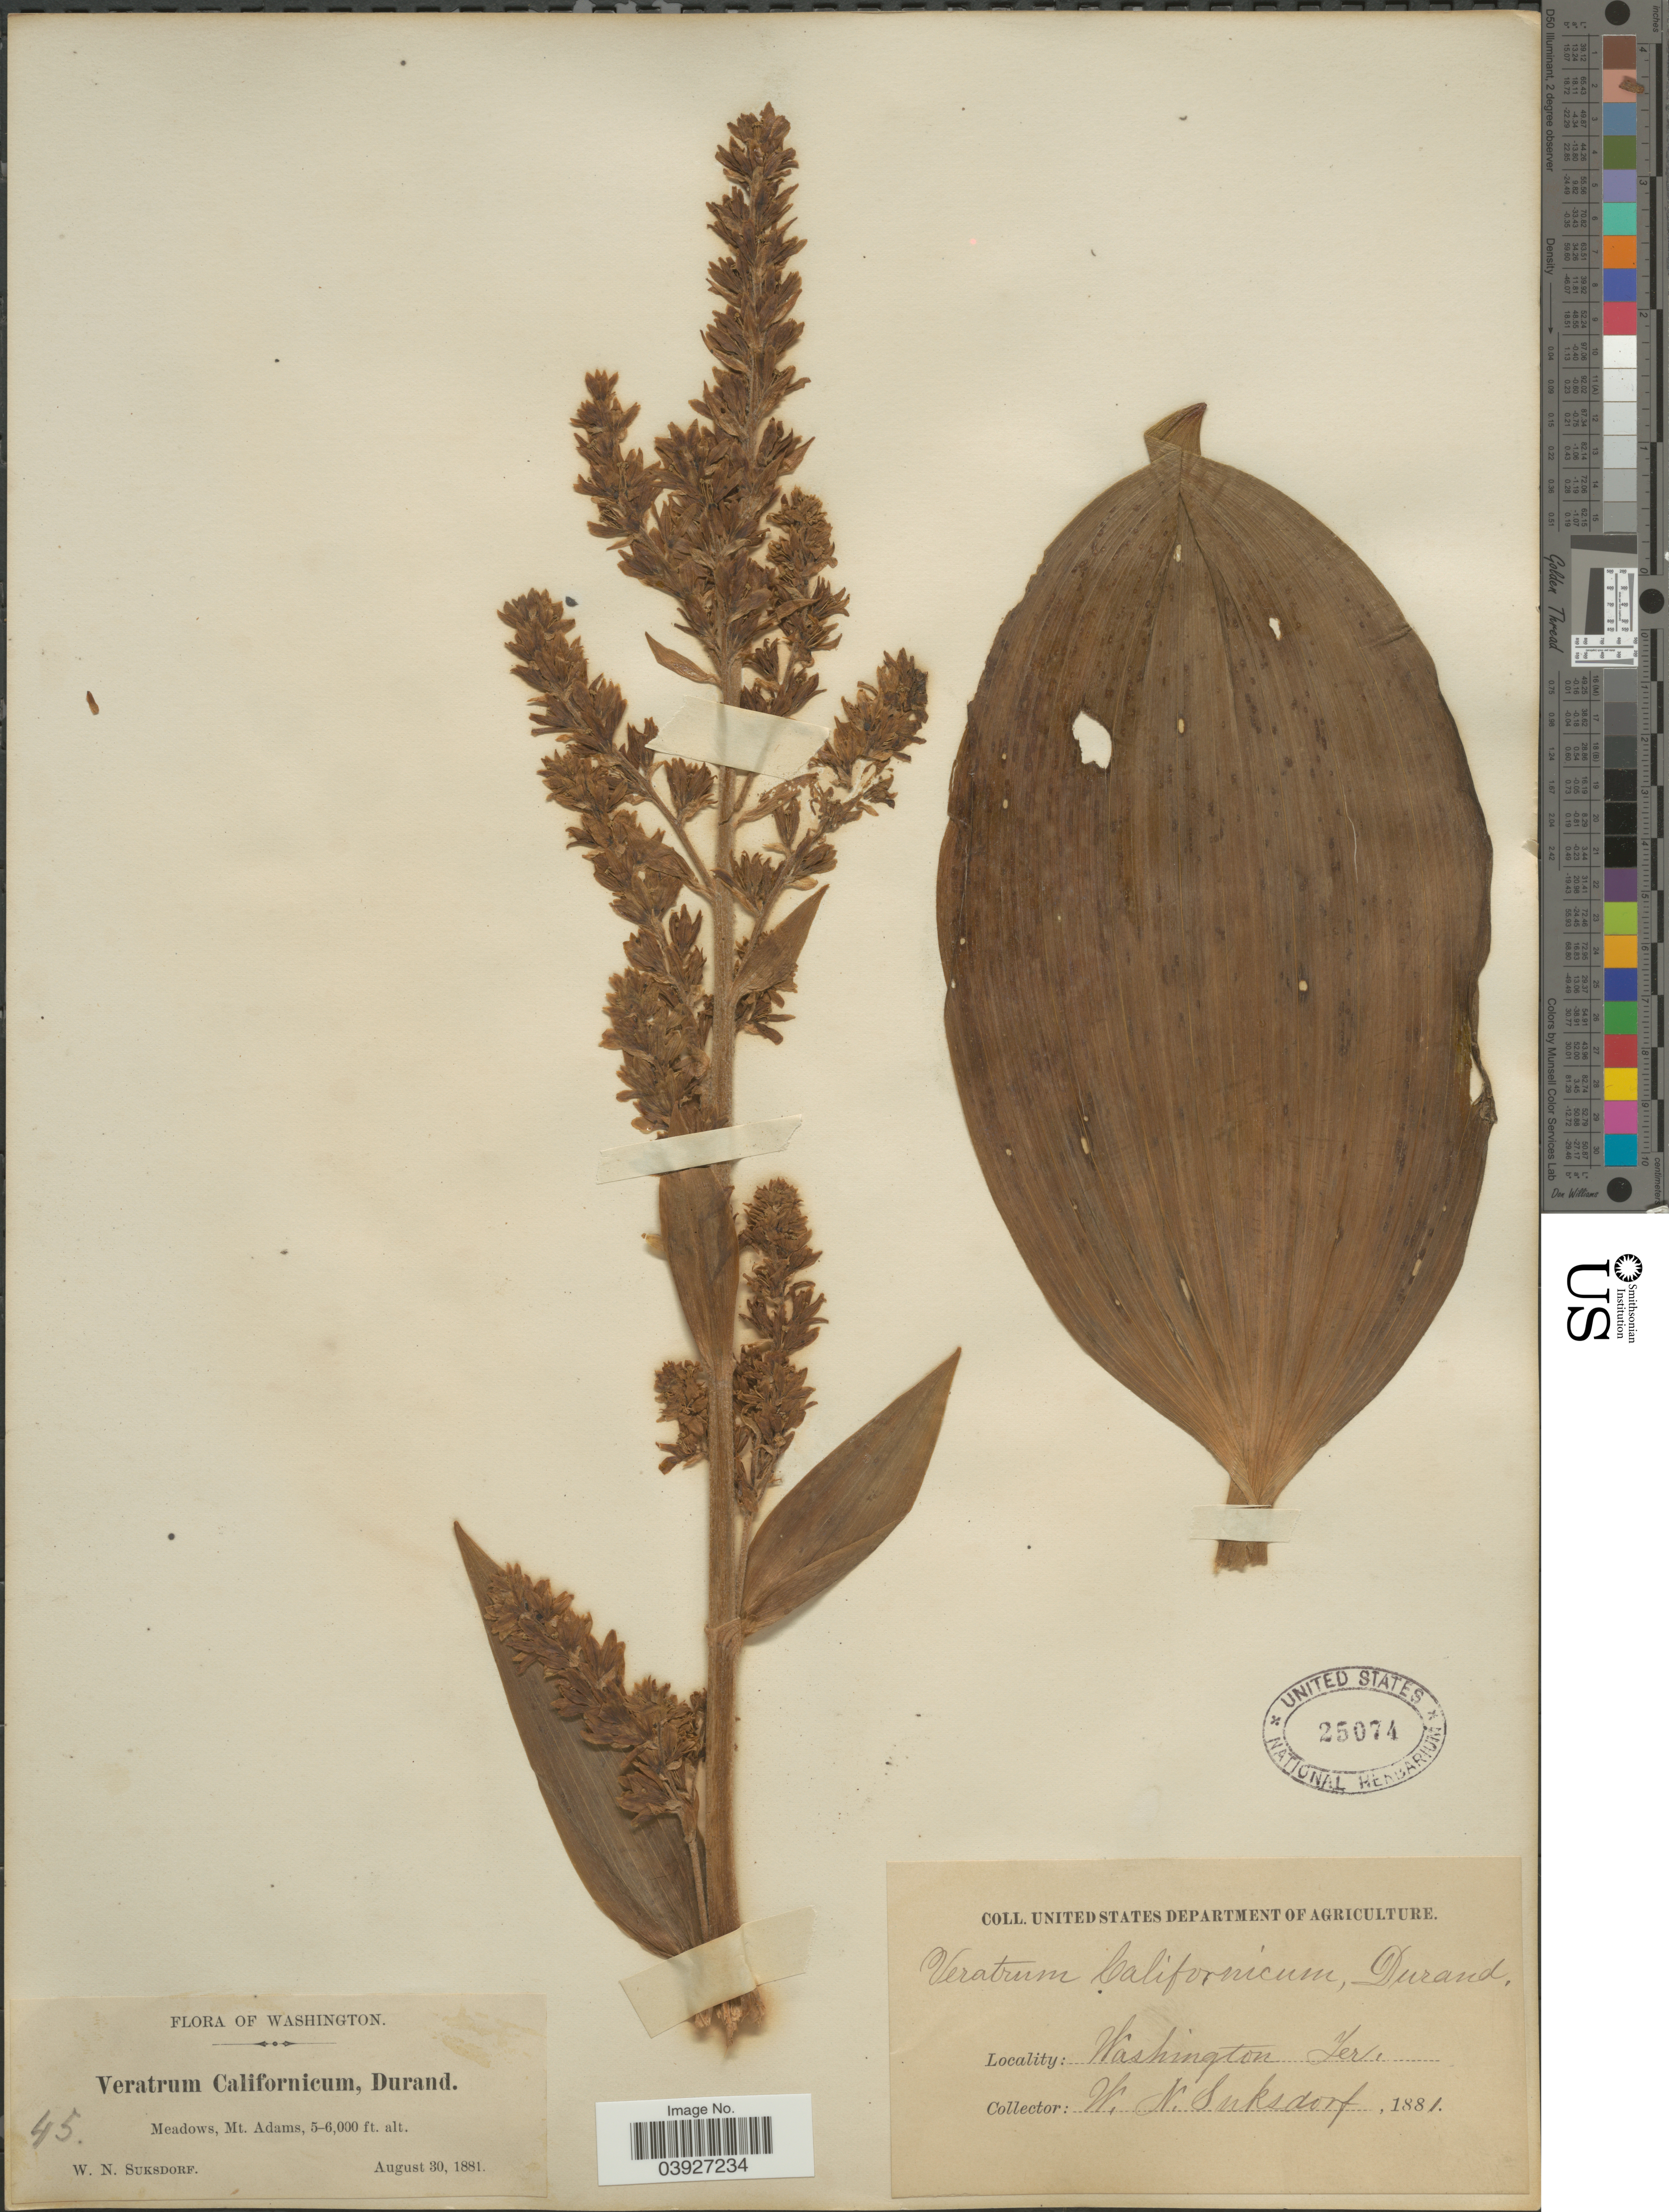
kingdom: Plantae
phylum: Tracheophyta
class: Liliopsida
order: Liliales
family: Melanthiaceae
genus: Veratrum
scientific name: Veratrum californicum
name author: Durand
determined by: Strong, Mark T., (BOT), Smithsonian Institution - National Museum of Natural History (UNITED STATES)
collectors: W. N. Suksdorf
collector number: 45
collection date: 1881-08-30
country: United States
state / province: Washington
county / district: Yakima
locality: Meadows, Mt. Adams. Washington Ter.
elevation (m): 1524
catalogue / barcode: US 25074